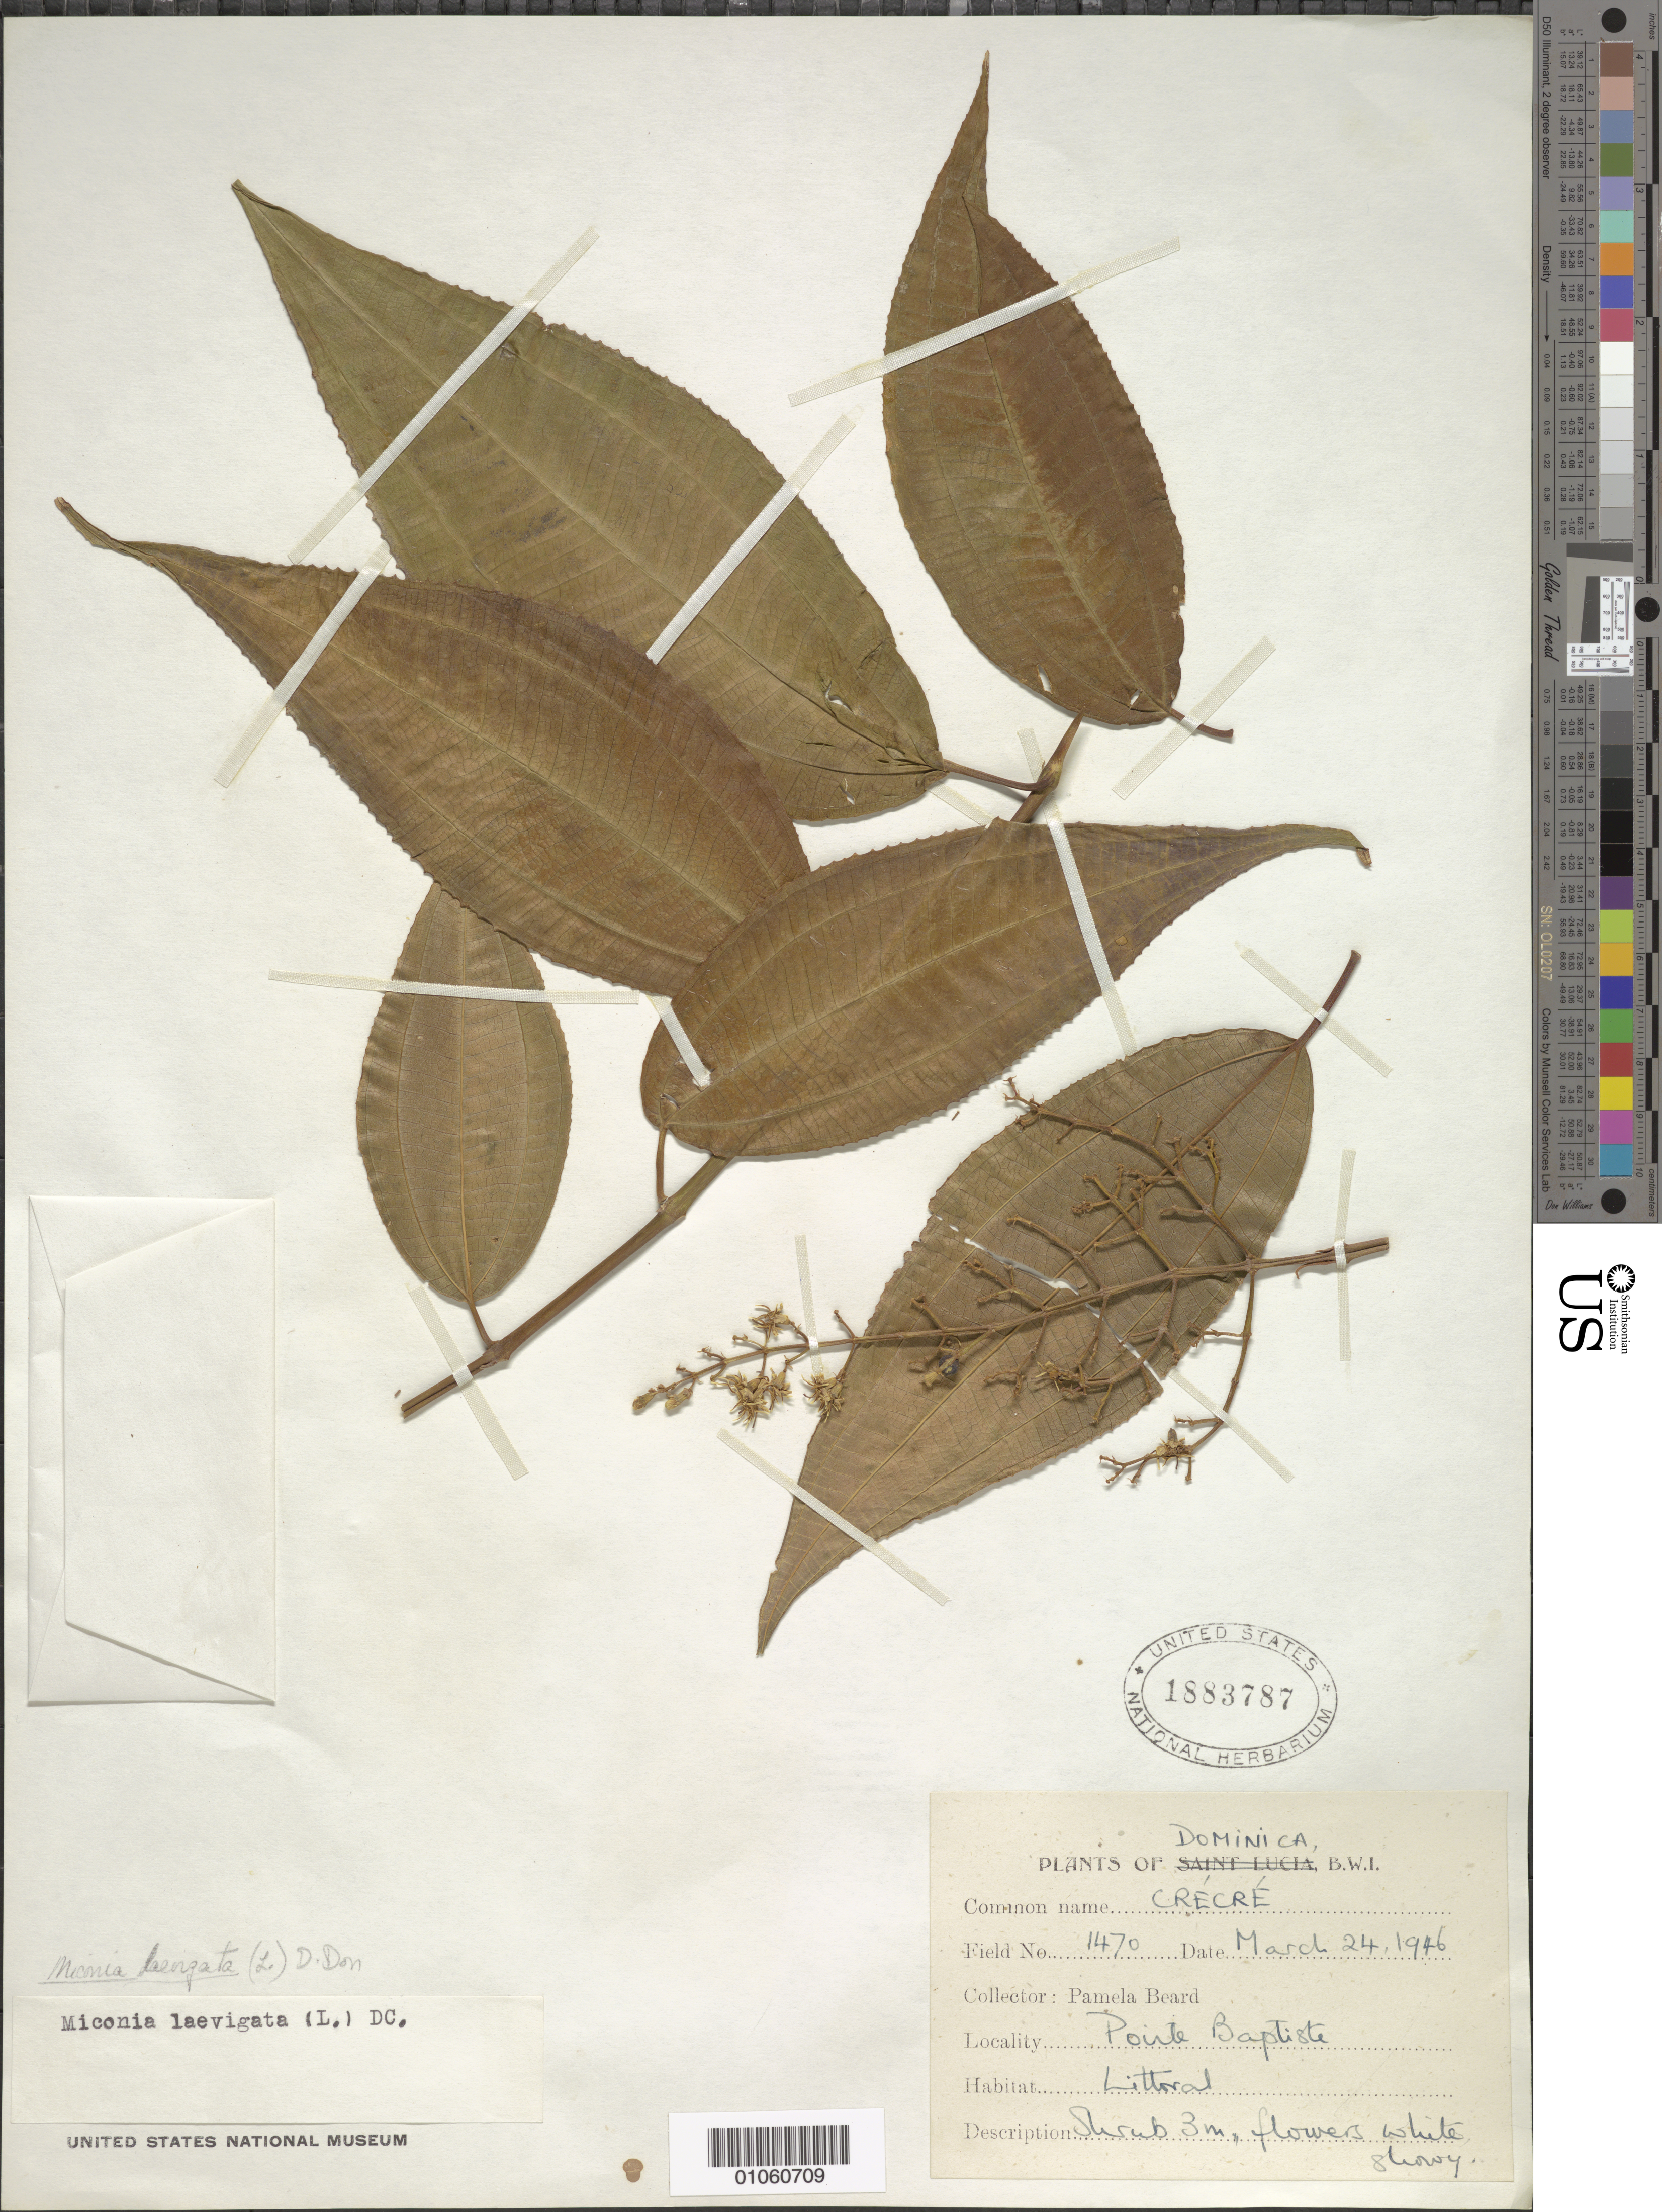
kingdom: Plantae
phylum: Tracheophyta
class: Magnoliopsida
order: Myrtales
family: Melastomataceae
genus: Miconia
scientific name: Miconia laevigata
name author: (L.) D. Don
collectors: P. Beard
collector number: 1470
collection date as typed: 24 Mar 1946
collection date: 1946-03-24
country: Dominica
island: Dominica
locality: Pointe Baptiste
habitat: Littoral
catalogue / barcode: US 1883787